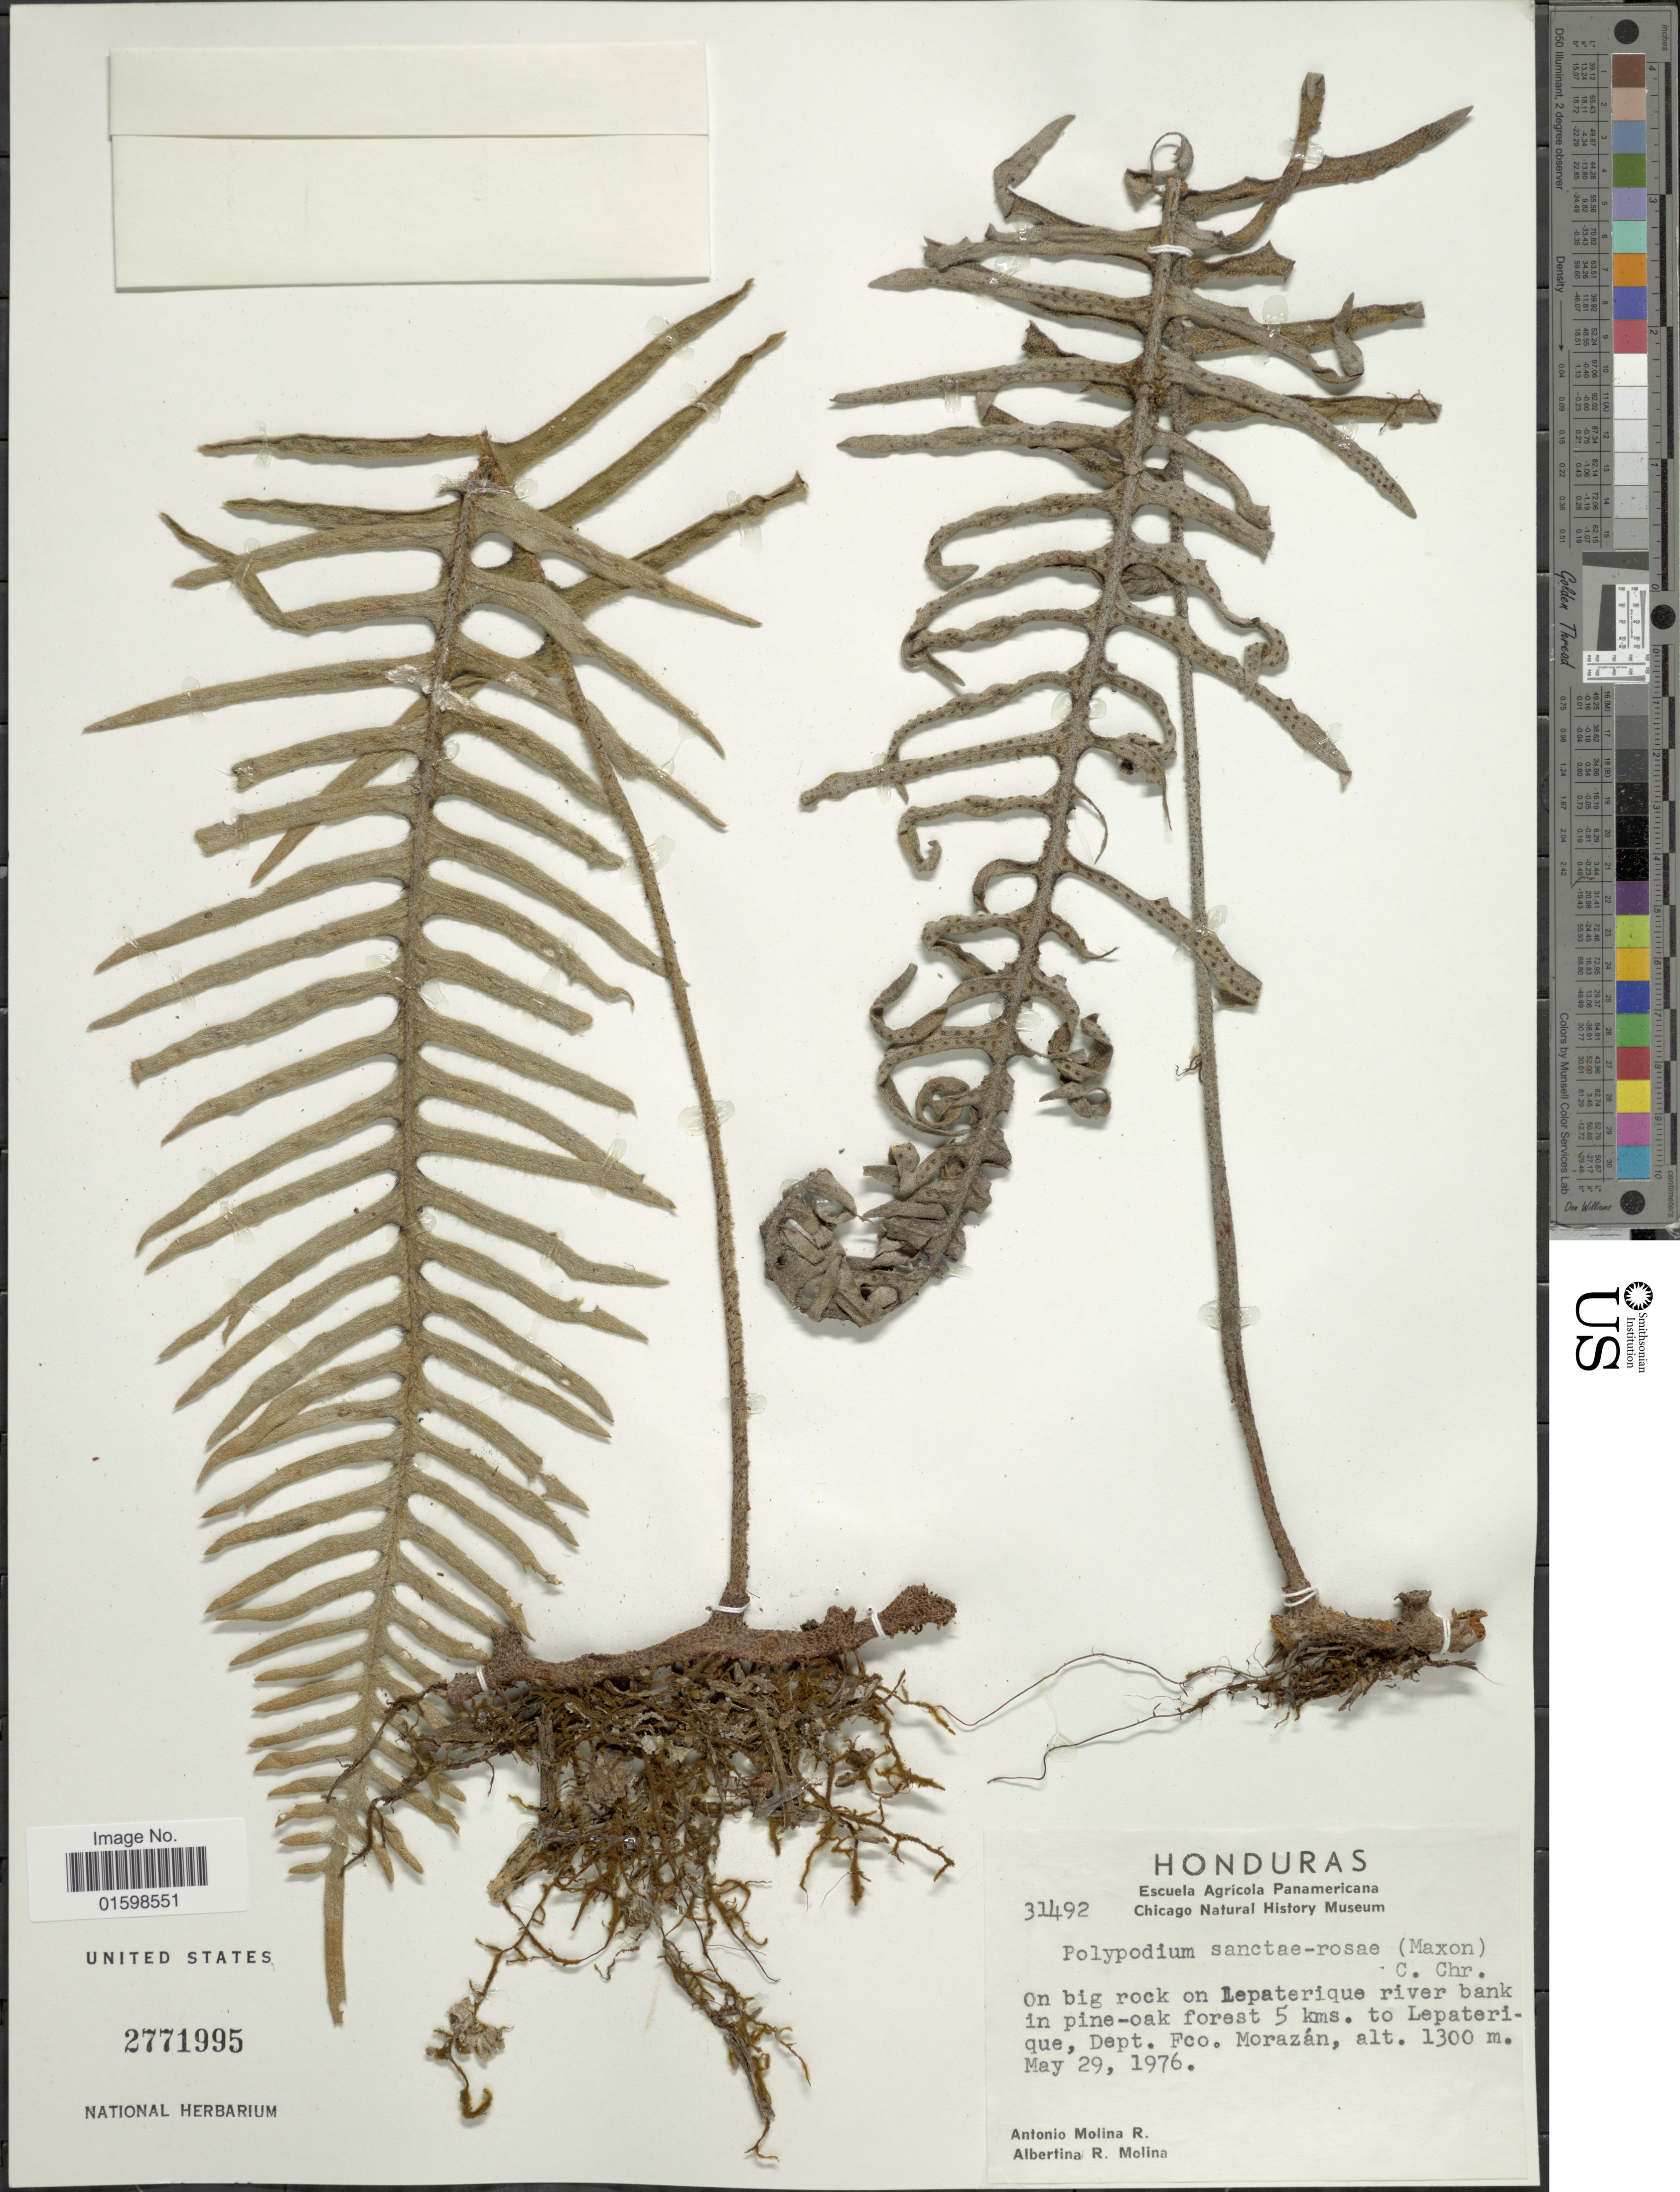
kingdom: Plantae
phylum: Tracheophyta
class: Polypodiopsida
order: Polypodiales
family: Polypodiaceae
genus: Pleopeltis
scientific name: Pleopeltis sanctae-rosae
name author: (Maxon) A.R. Sm. & Tejero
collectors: A. Molina R. & A. R. Molina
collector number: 31492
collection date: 1976-05-29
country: Honduras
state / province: Fco. Morazán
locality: On big rock on Lepaterique river bank in pine-oak forest 5 kms. to Lepaterique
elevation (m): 1300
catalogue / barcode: US 2771995